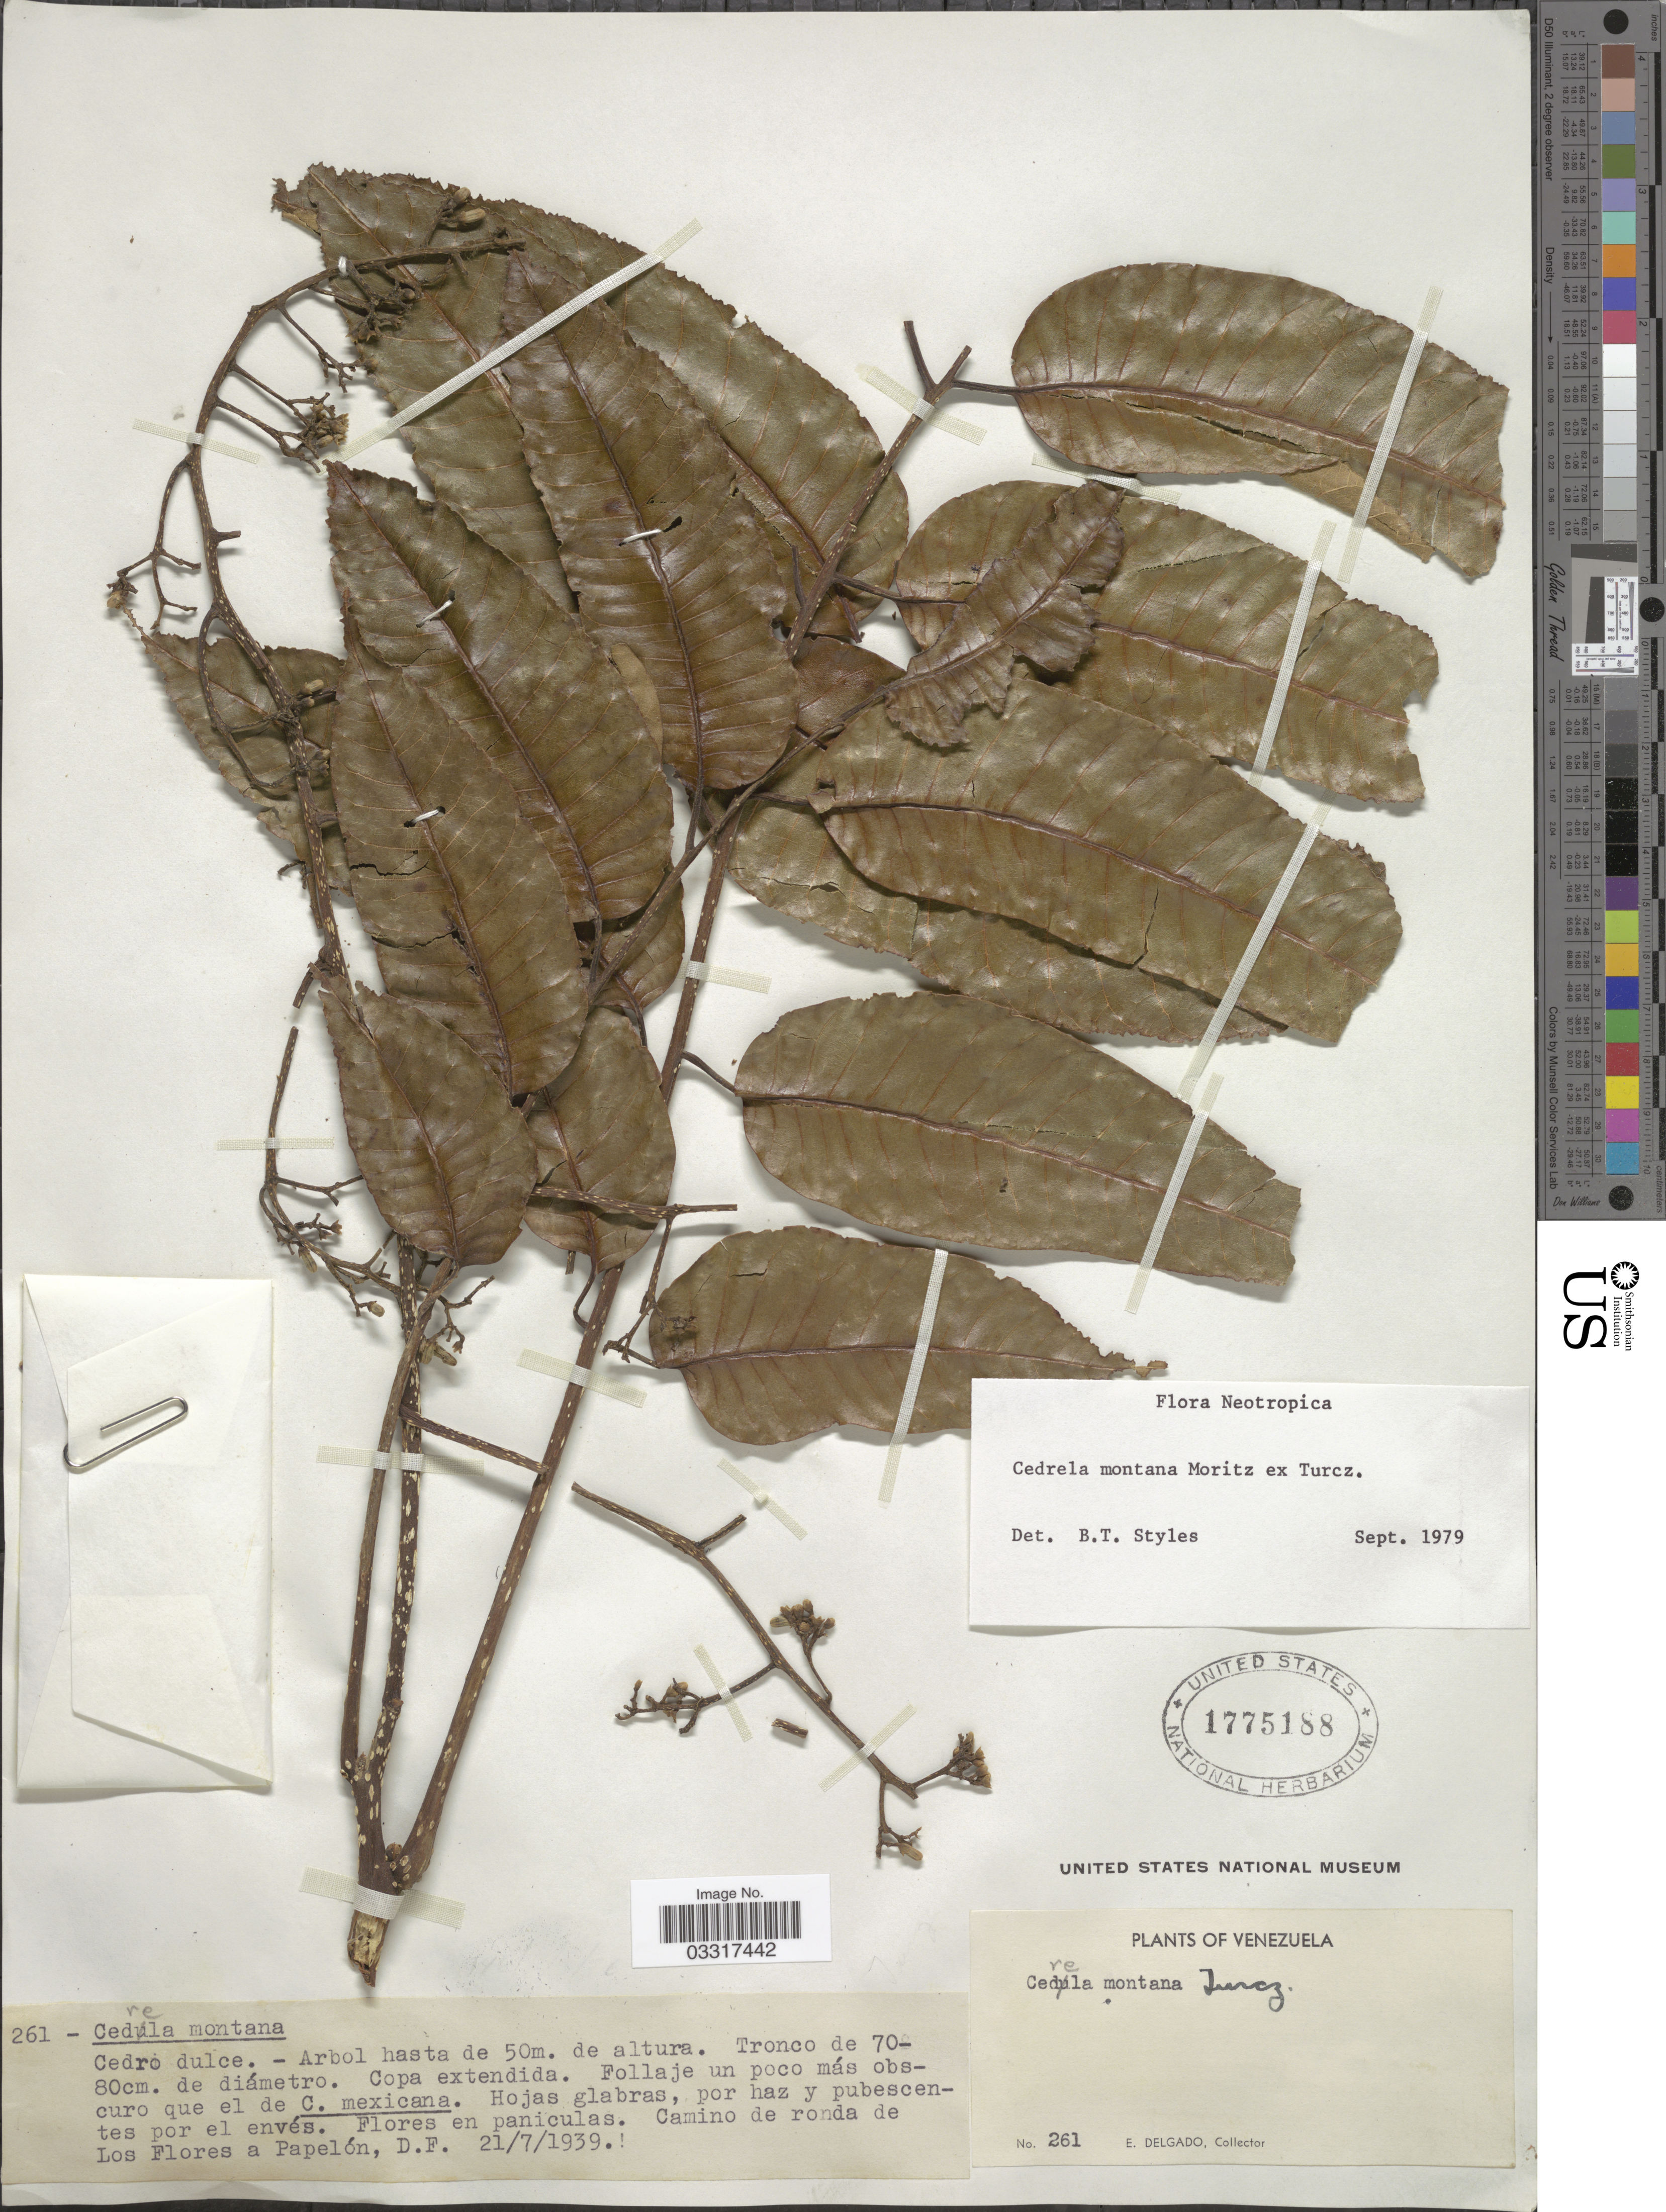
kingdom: Plantae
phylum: Tracheophyta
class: Magnoliopsida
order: Sapindales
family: Meliaceae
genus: Cedrela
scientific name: Cedrela montana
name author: Moritz ex Turcz.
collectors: E. Delgado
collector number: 261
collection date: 1939-07-21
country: Venezuela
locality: Camino de ronda de Los Flores a Papelón, D.F.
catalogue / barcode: US 1775188